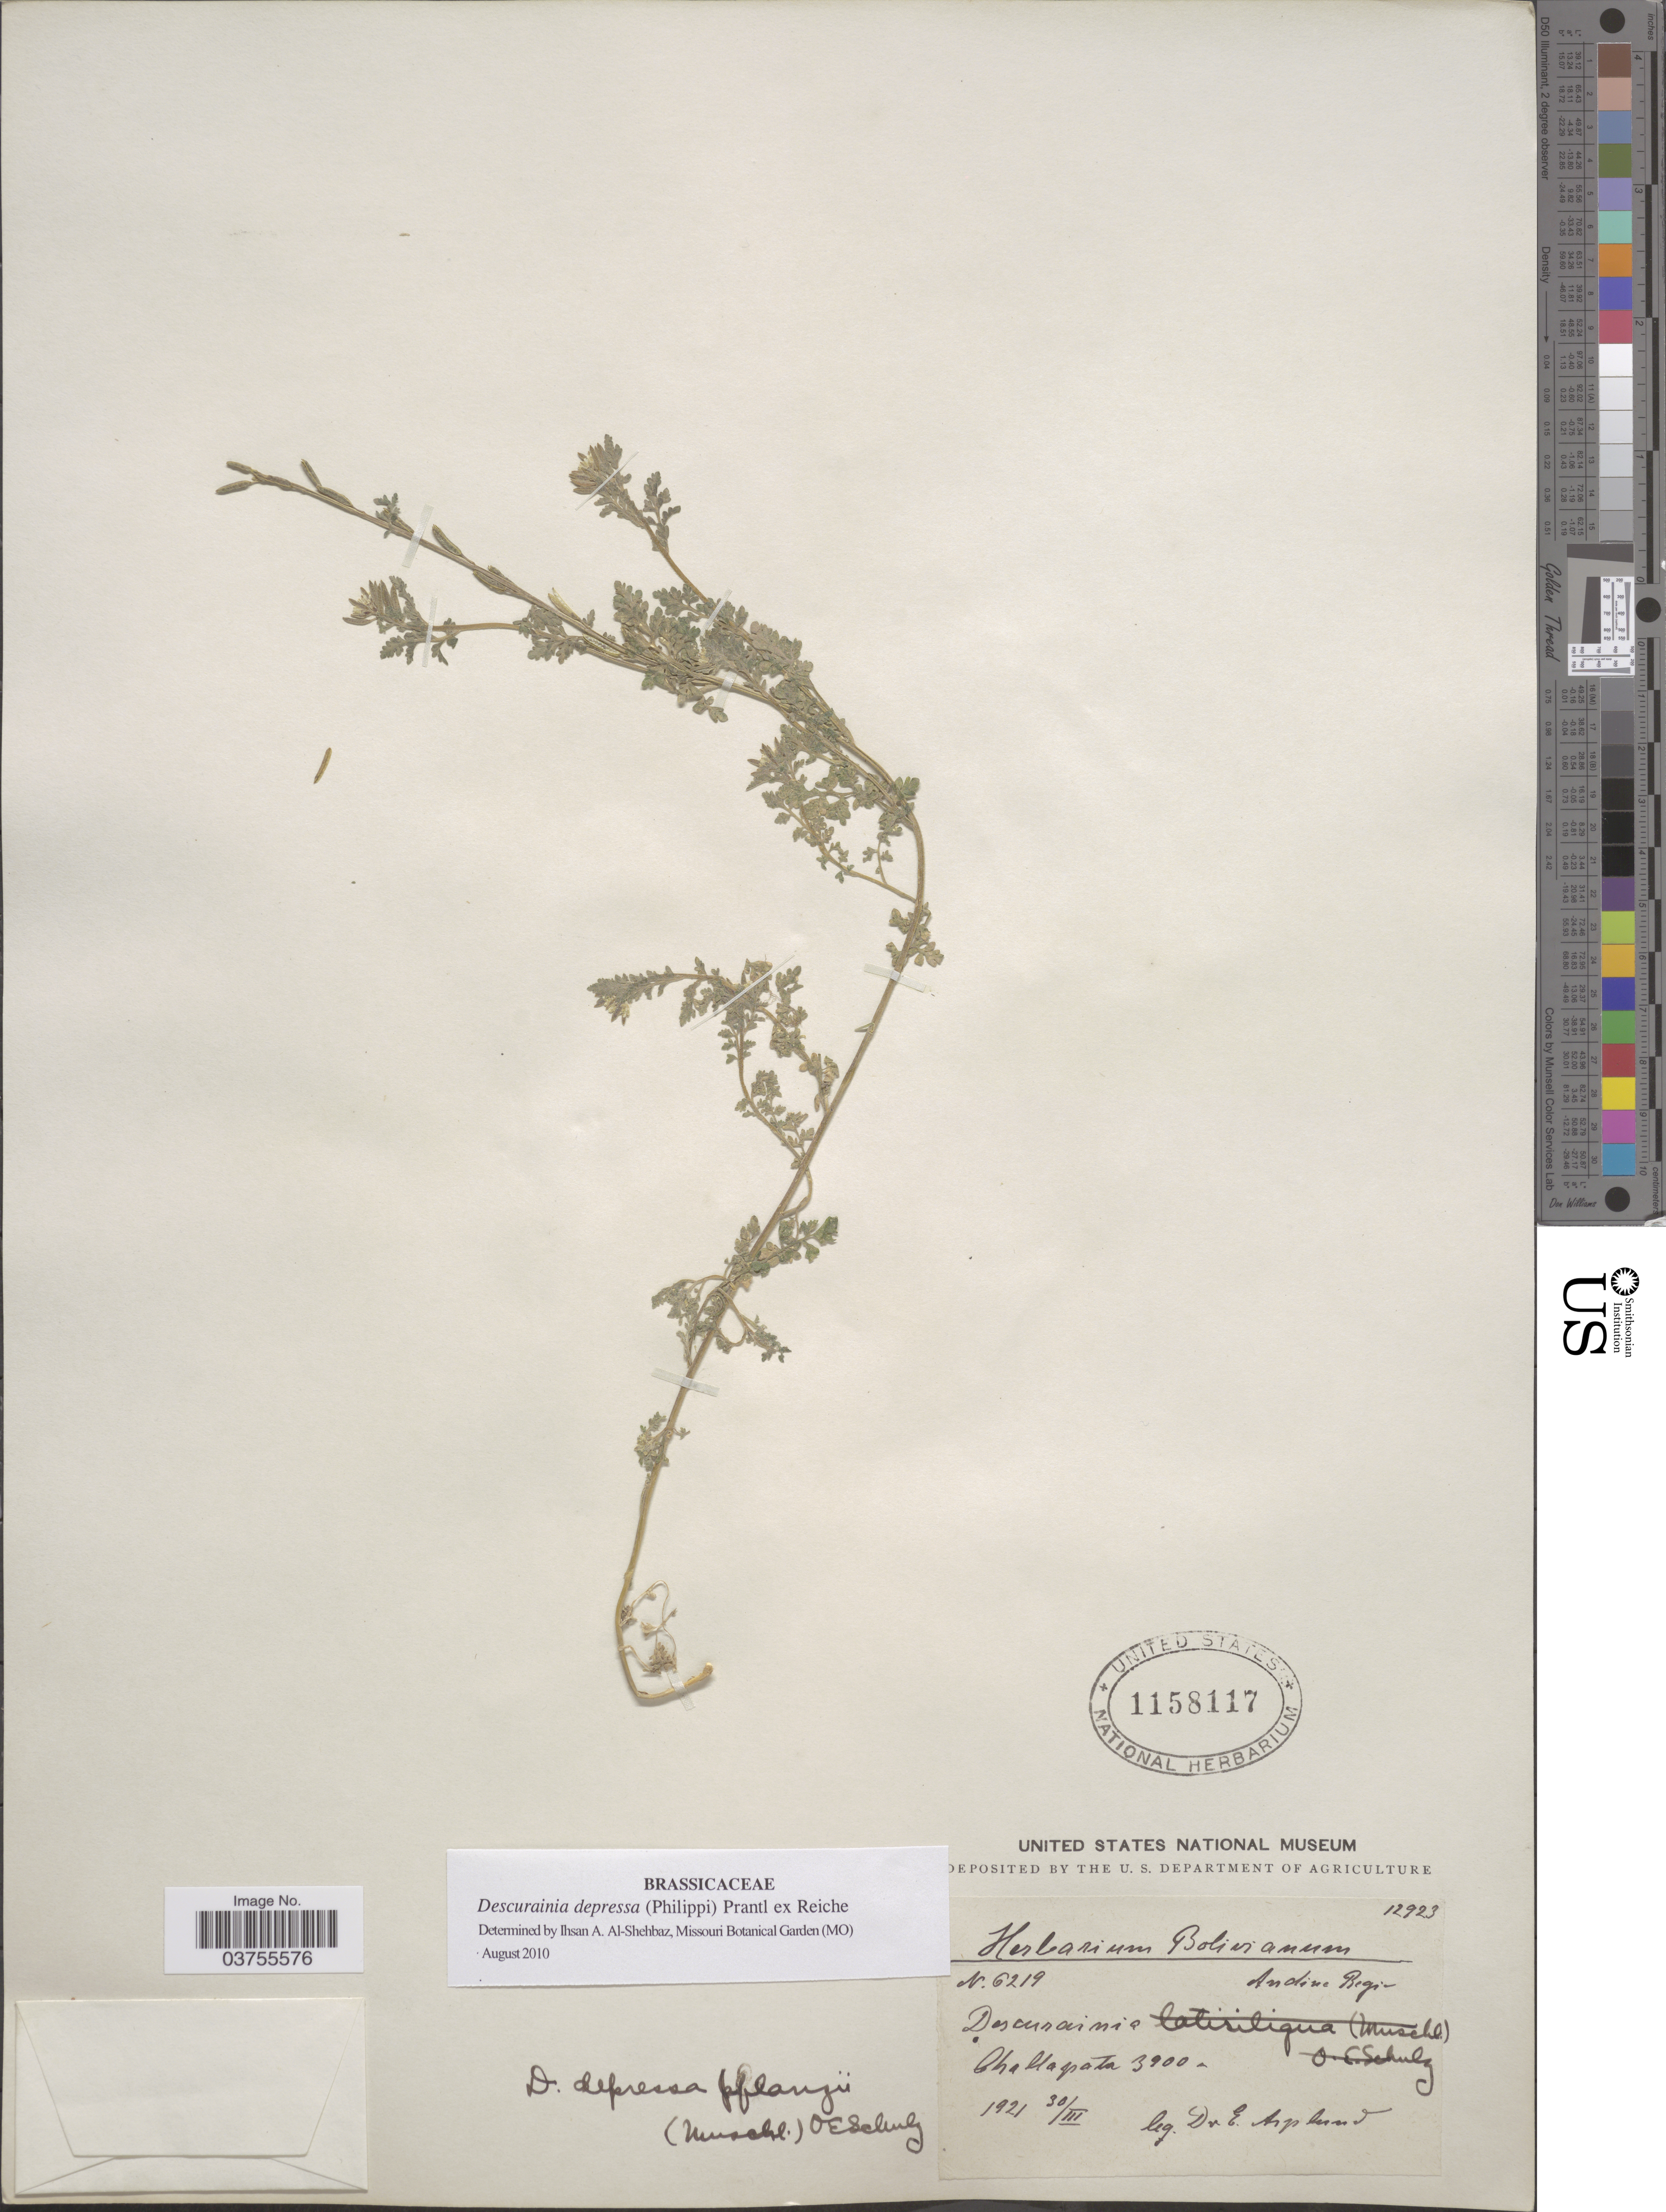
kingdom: Plantae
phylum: Tracheophyta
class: Magnoliopsida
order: Brassicales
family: Brassicaceae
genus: Descurainia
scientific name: Descurainia depressa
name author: (Phil. & C.A. Mey.) Prantl ex Reiche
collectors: E. Asplund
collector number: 6219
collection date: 1921-03-30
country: Bolivia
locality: Andine Region. Challapata.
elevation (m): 3900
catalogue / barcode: US 1158117